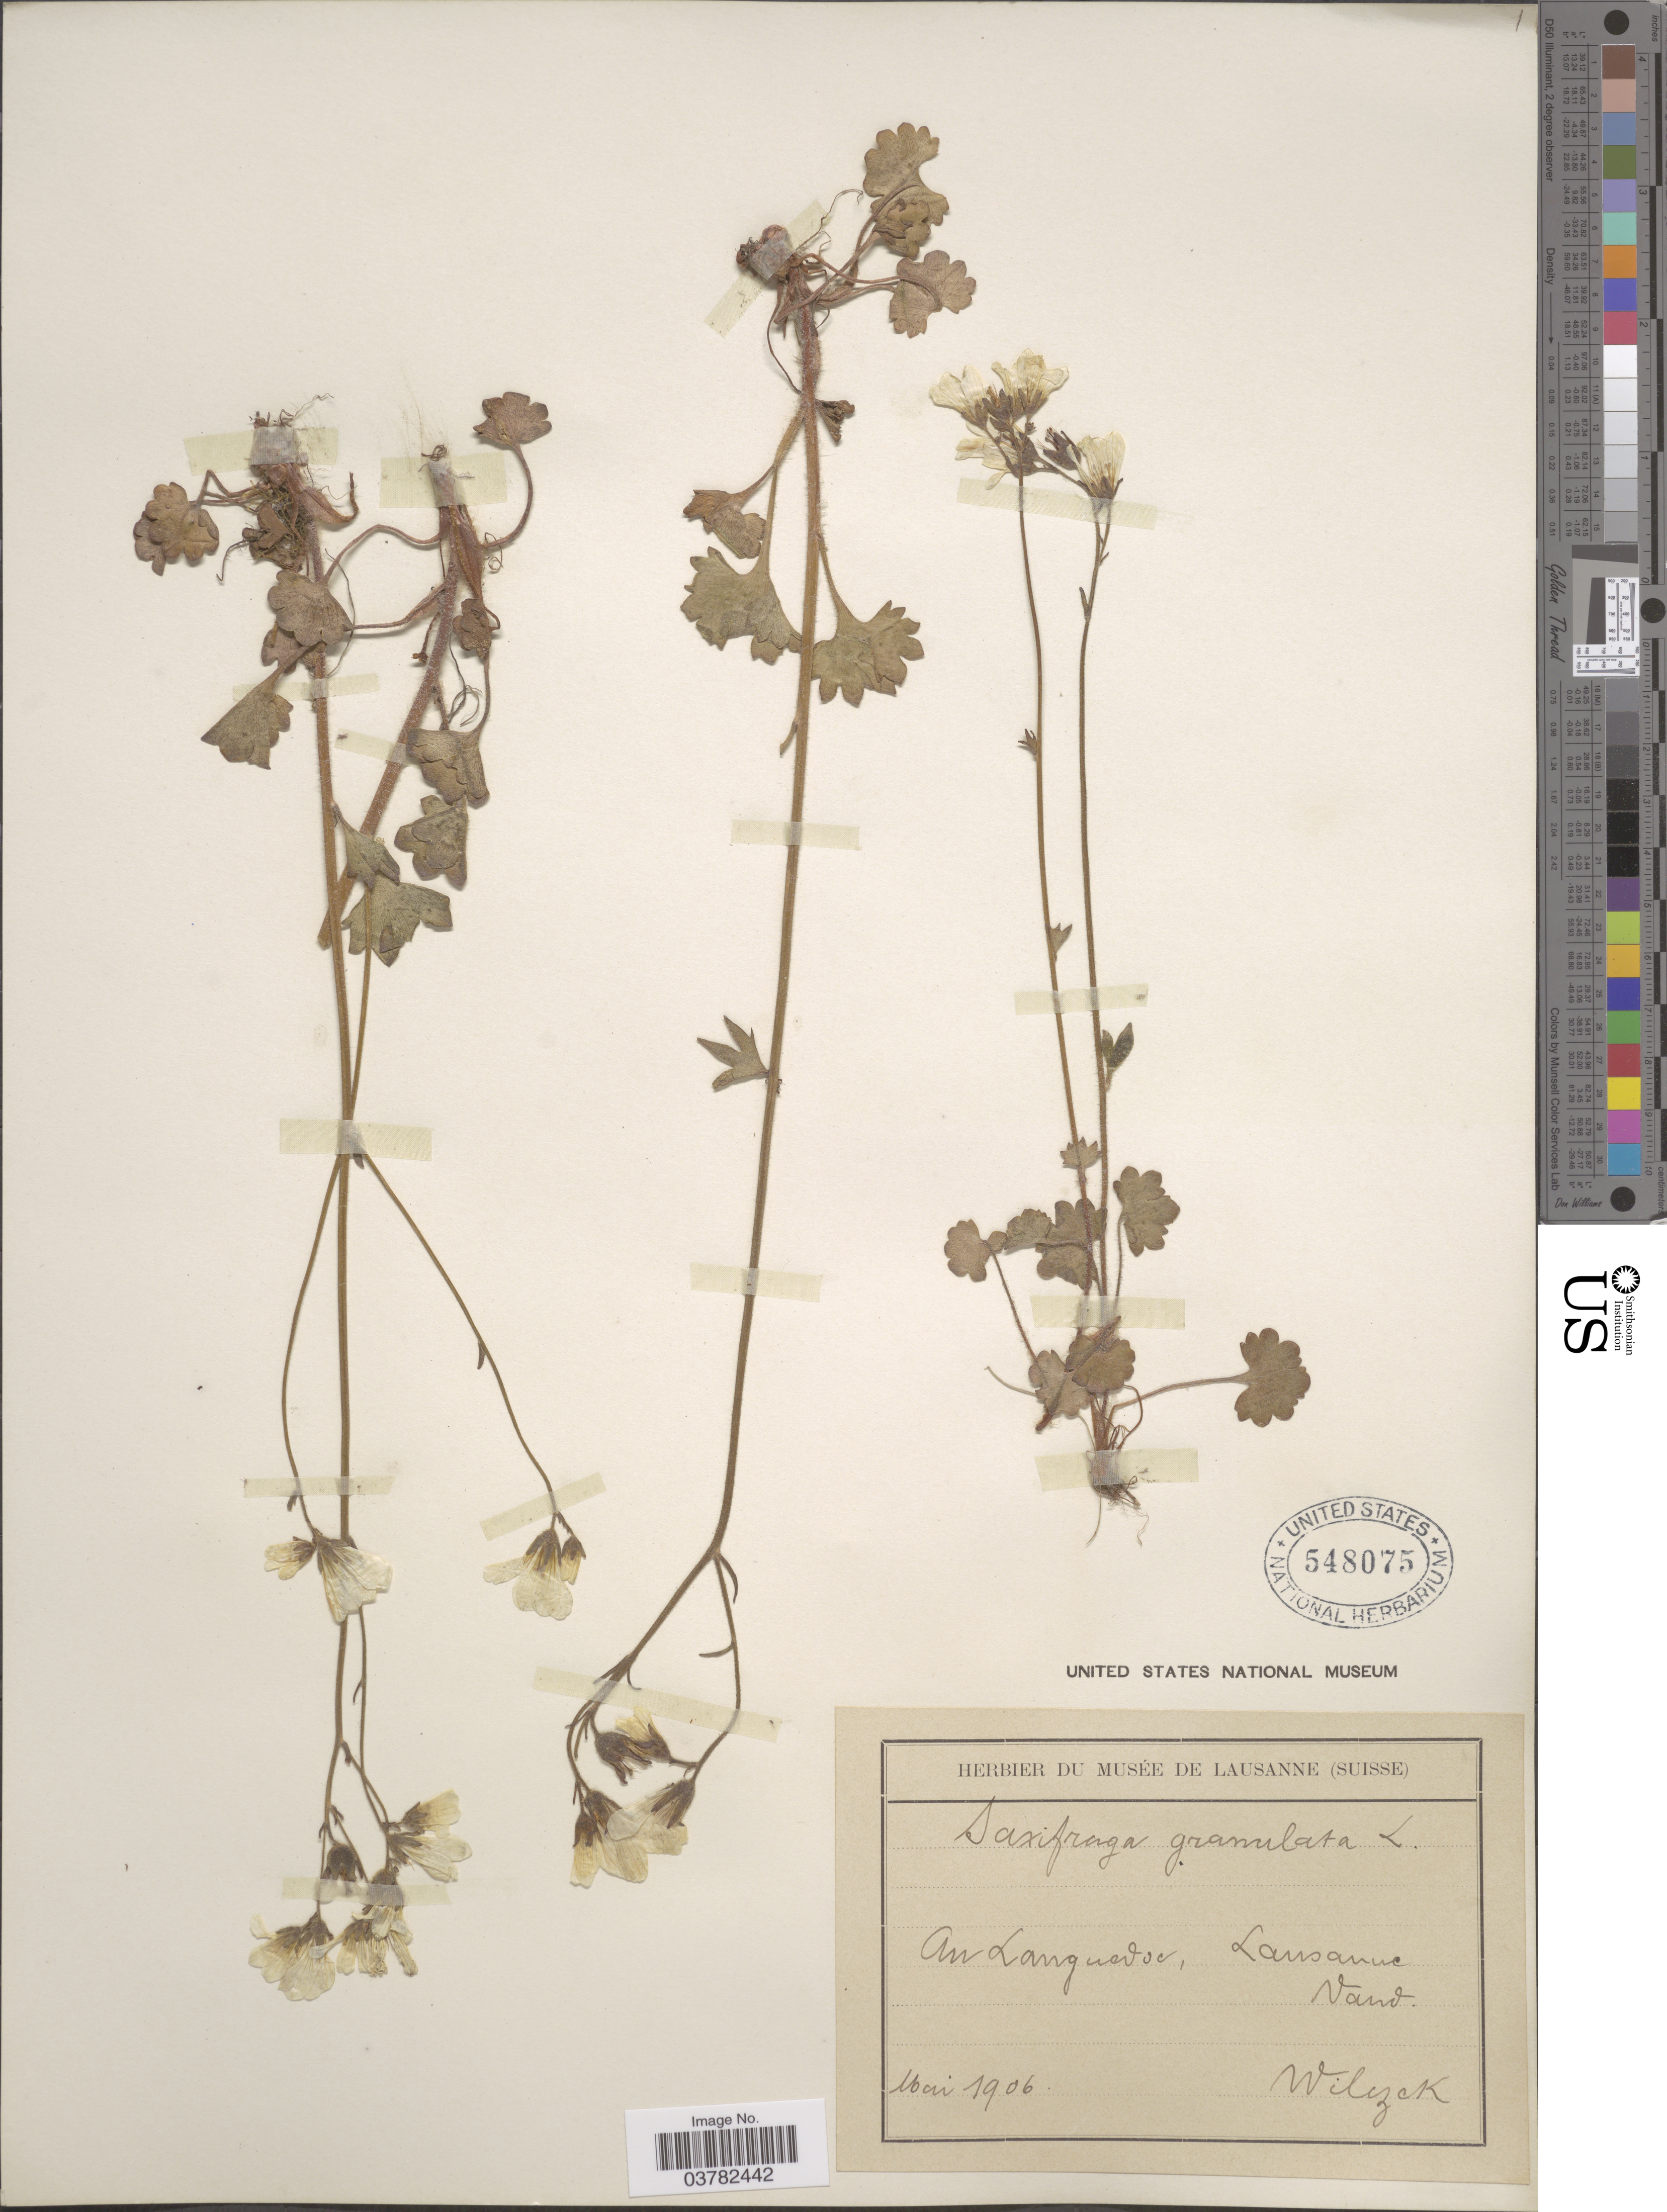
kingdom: Plantae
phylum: Tracheophyta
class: Magnoliopsida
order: Saxifragales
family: Saxifragaceae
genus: Saxifraga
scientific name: Saxifraga granulata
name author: L.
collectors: Wilczek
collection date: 1906-05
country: Switzerland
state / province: Vaud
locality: Am Languedoc, Lausanne.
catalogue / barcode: US 548075